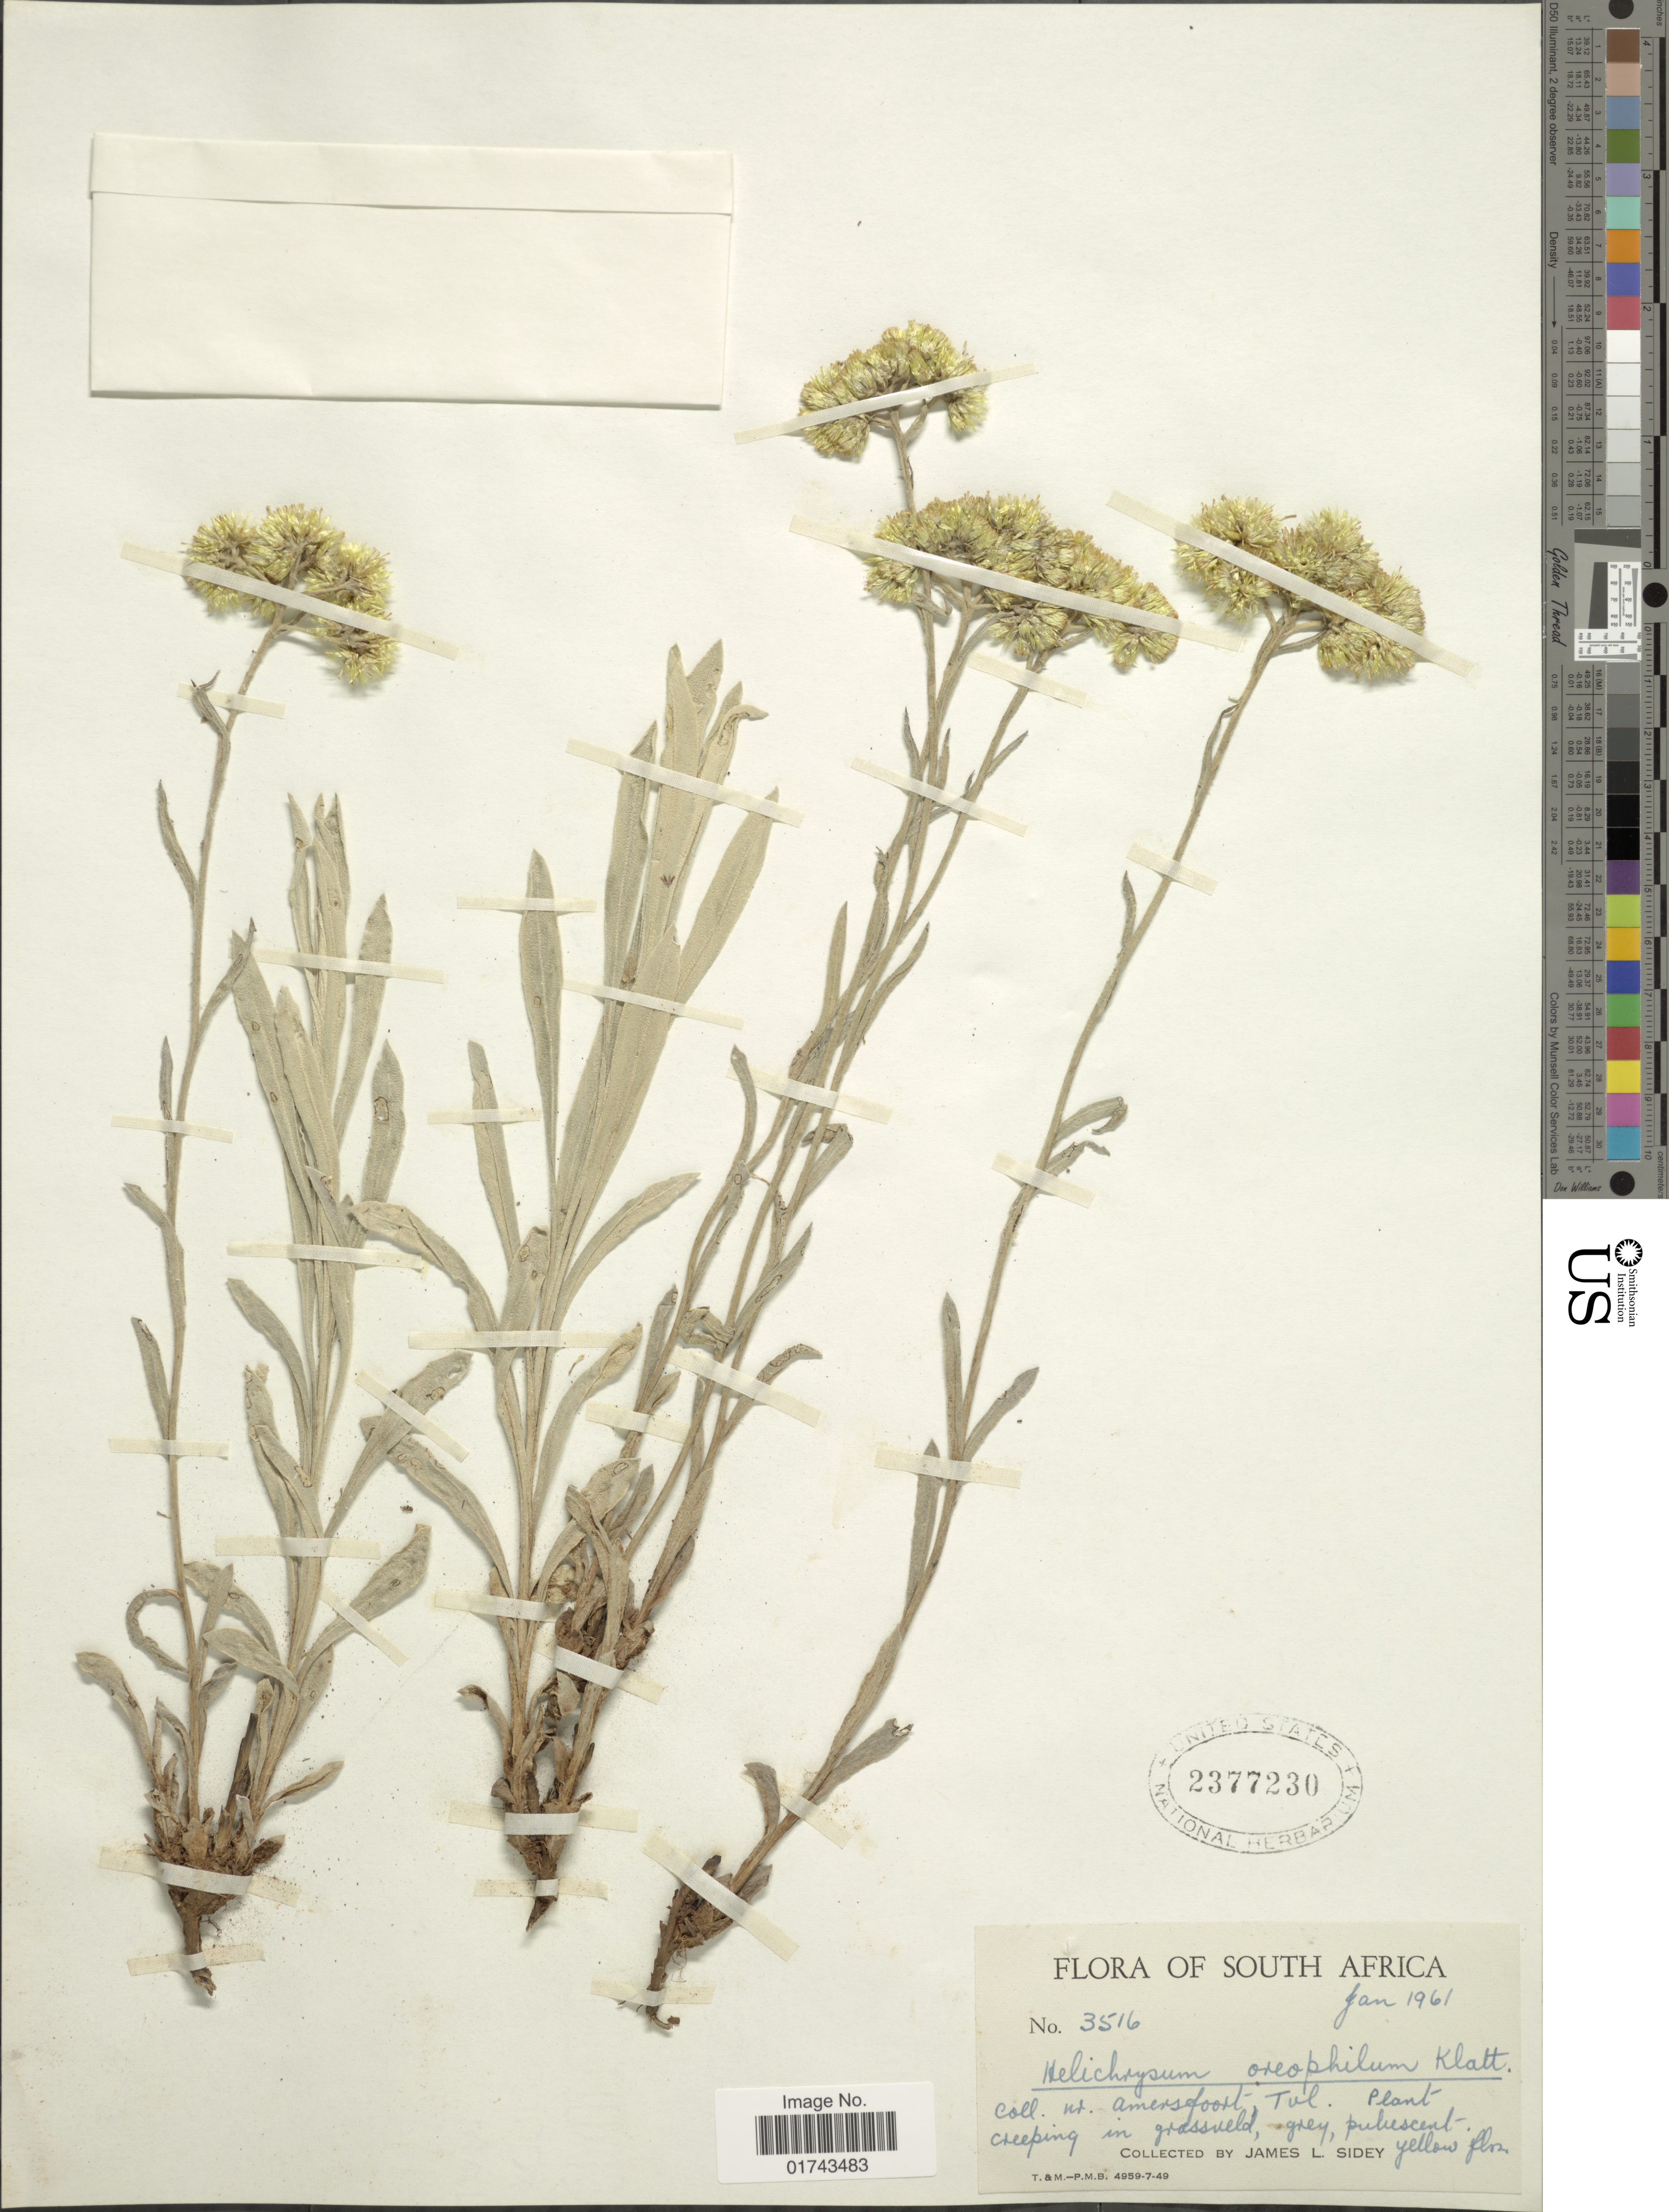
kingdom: Plantae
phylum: Tracheophyta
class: Magnoliopsida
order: Asterales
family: Asteraceae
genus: Helichrysum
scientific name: Helichrysum oreophilum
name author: Klatt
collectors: J. L. Sidey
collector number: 3516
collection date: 1961-01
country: South Africa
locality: Coll. mt. Amersfoort, Tvl.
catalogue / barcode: US 2377230